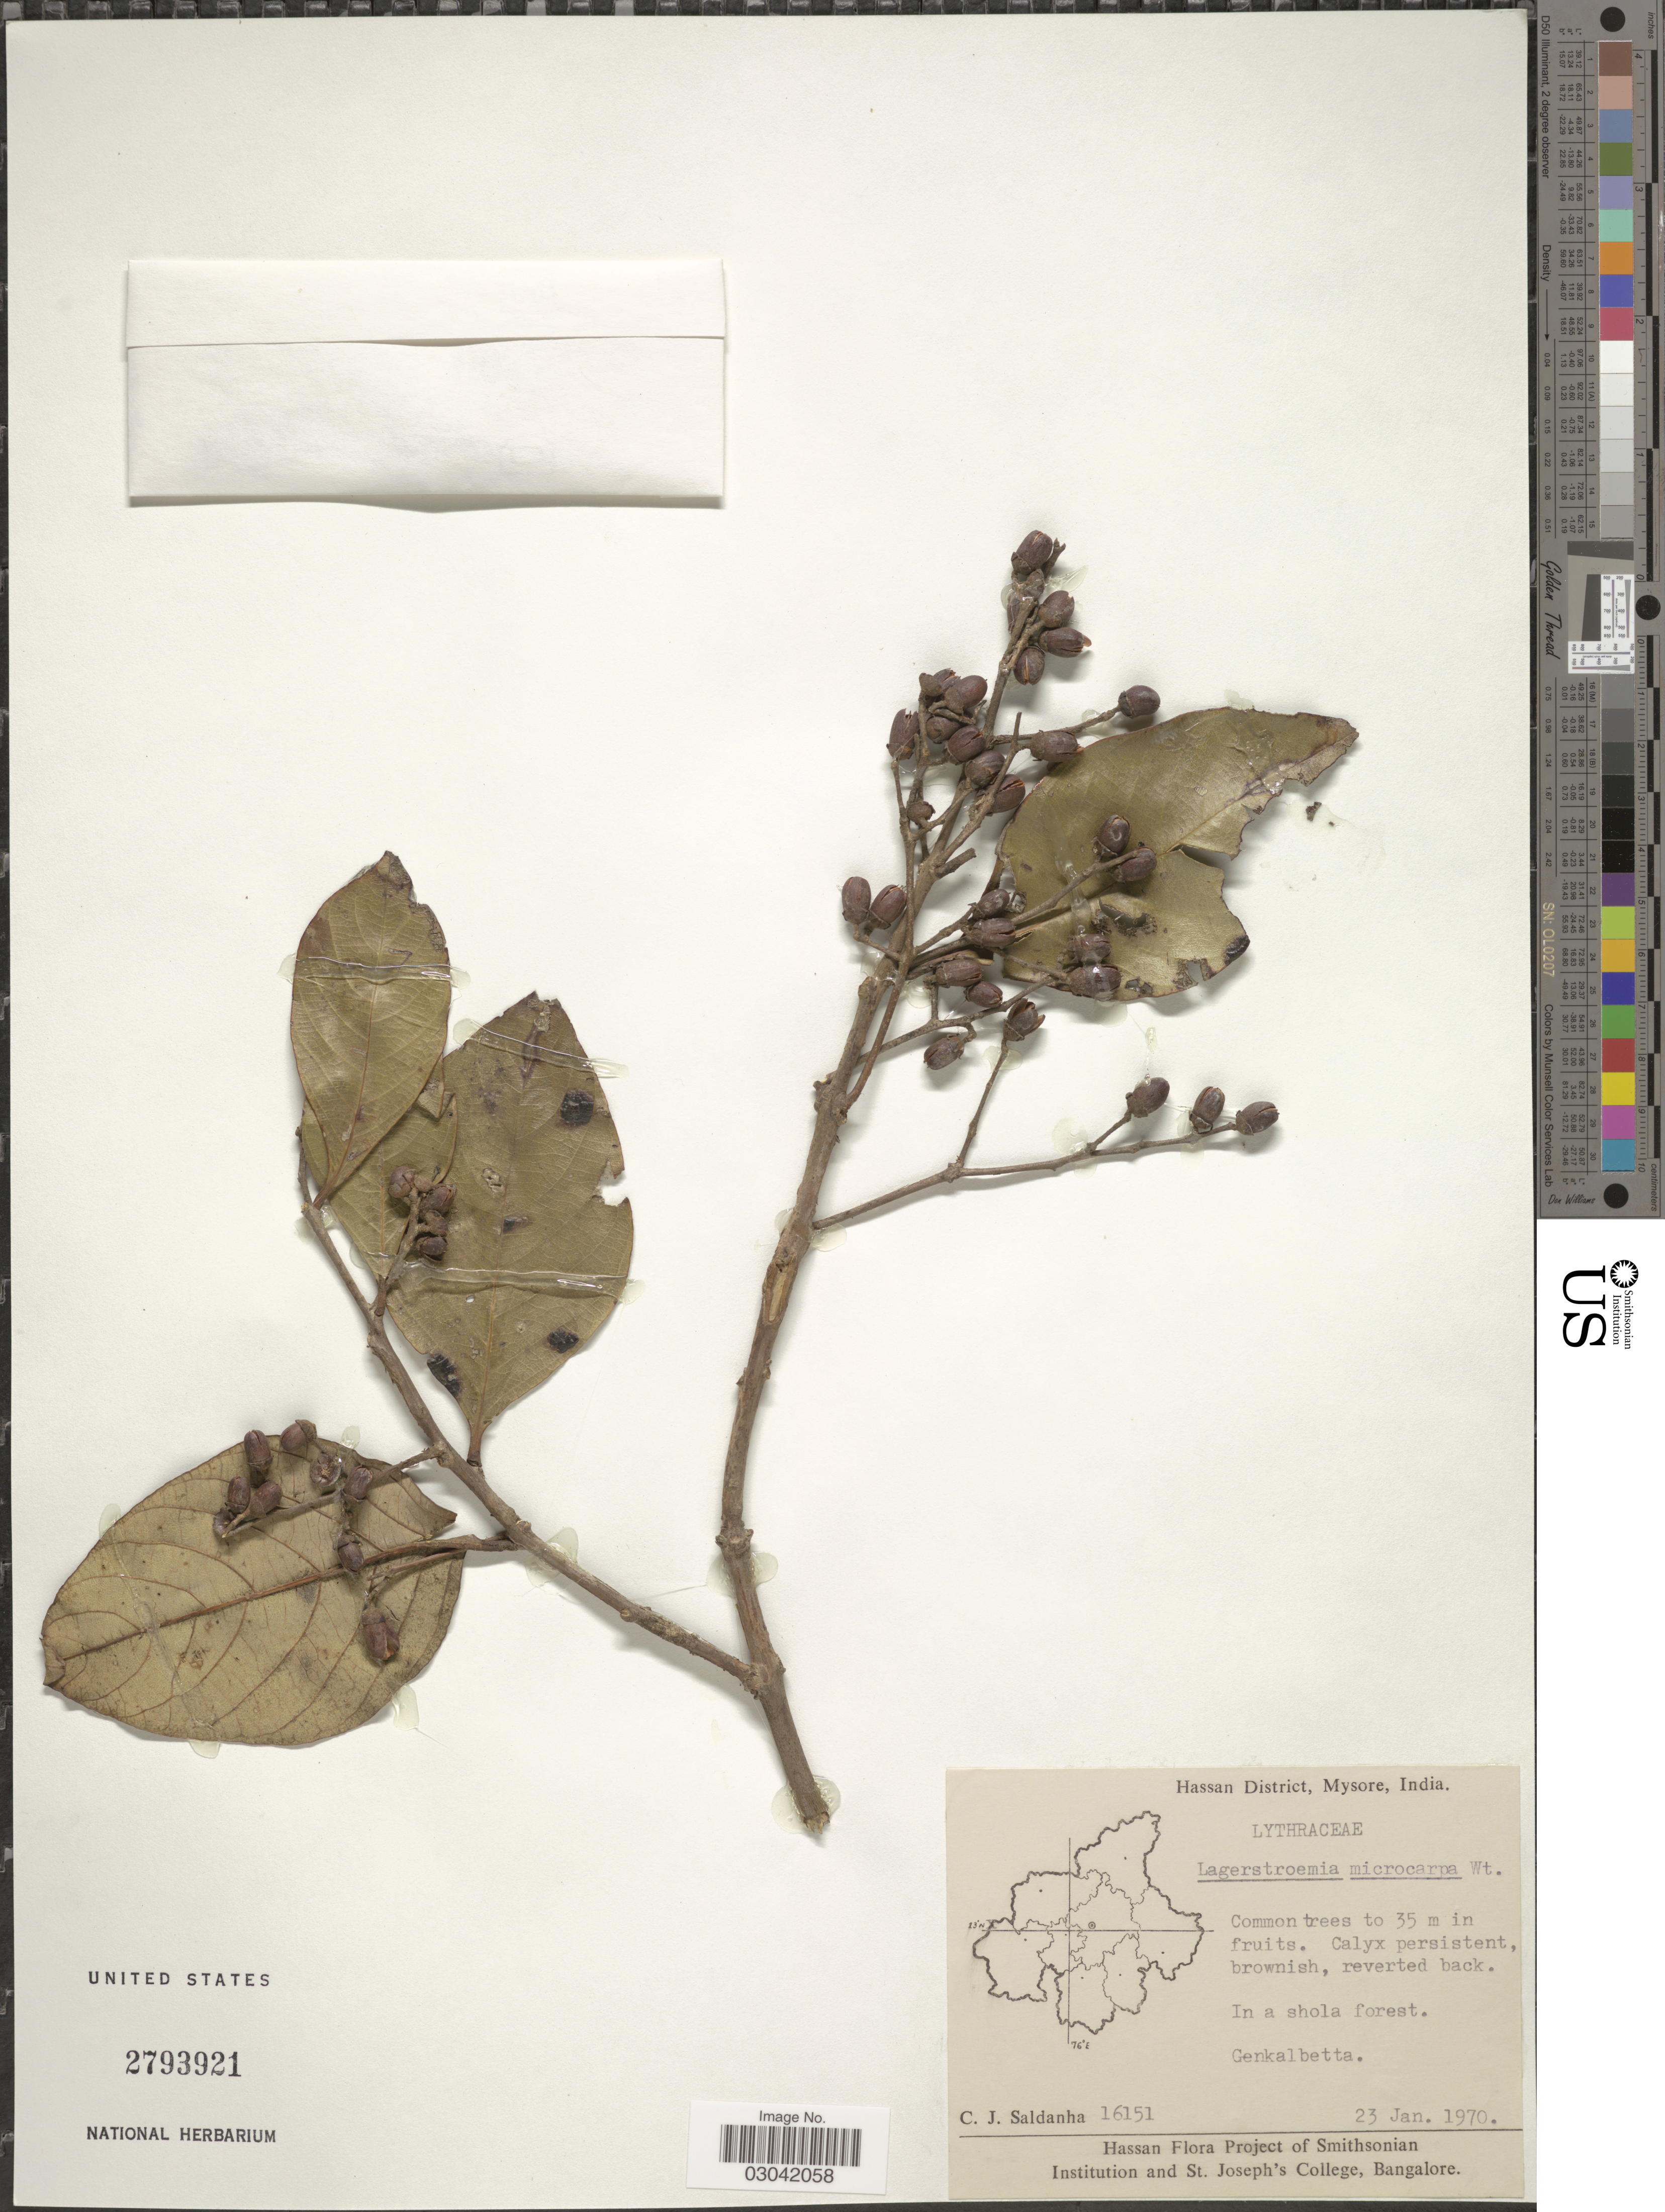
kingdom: Plantae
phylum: Tracheophyta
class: Magnoliopsida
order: Myrtales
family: Lythraceae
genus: Lagerstroemia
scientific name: Lagerstroemia microcarpa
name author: Wight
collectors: C. J. Saldanha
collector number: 16151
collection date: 1970-01-23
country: India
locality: Hassan District, Mysore. Genkalbetta.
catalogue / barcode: US 2793921